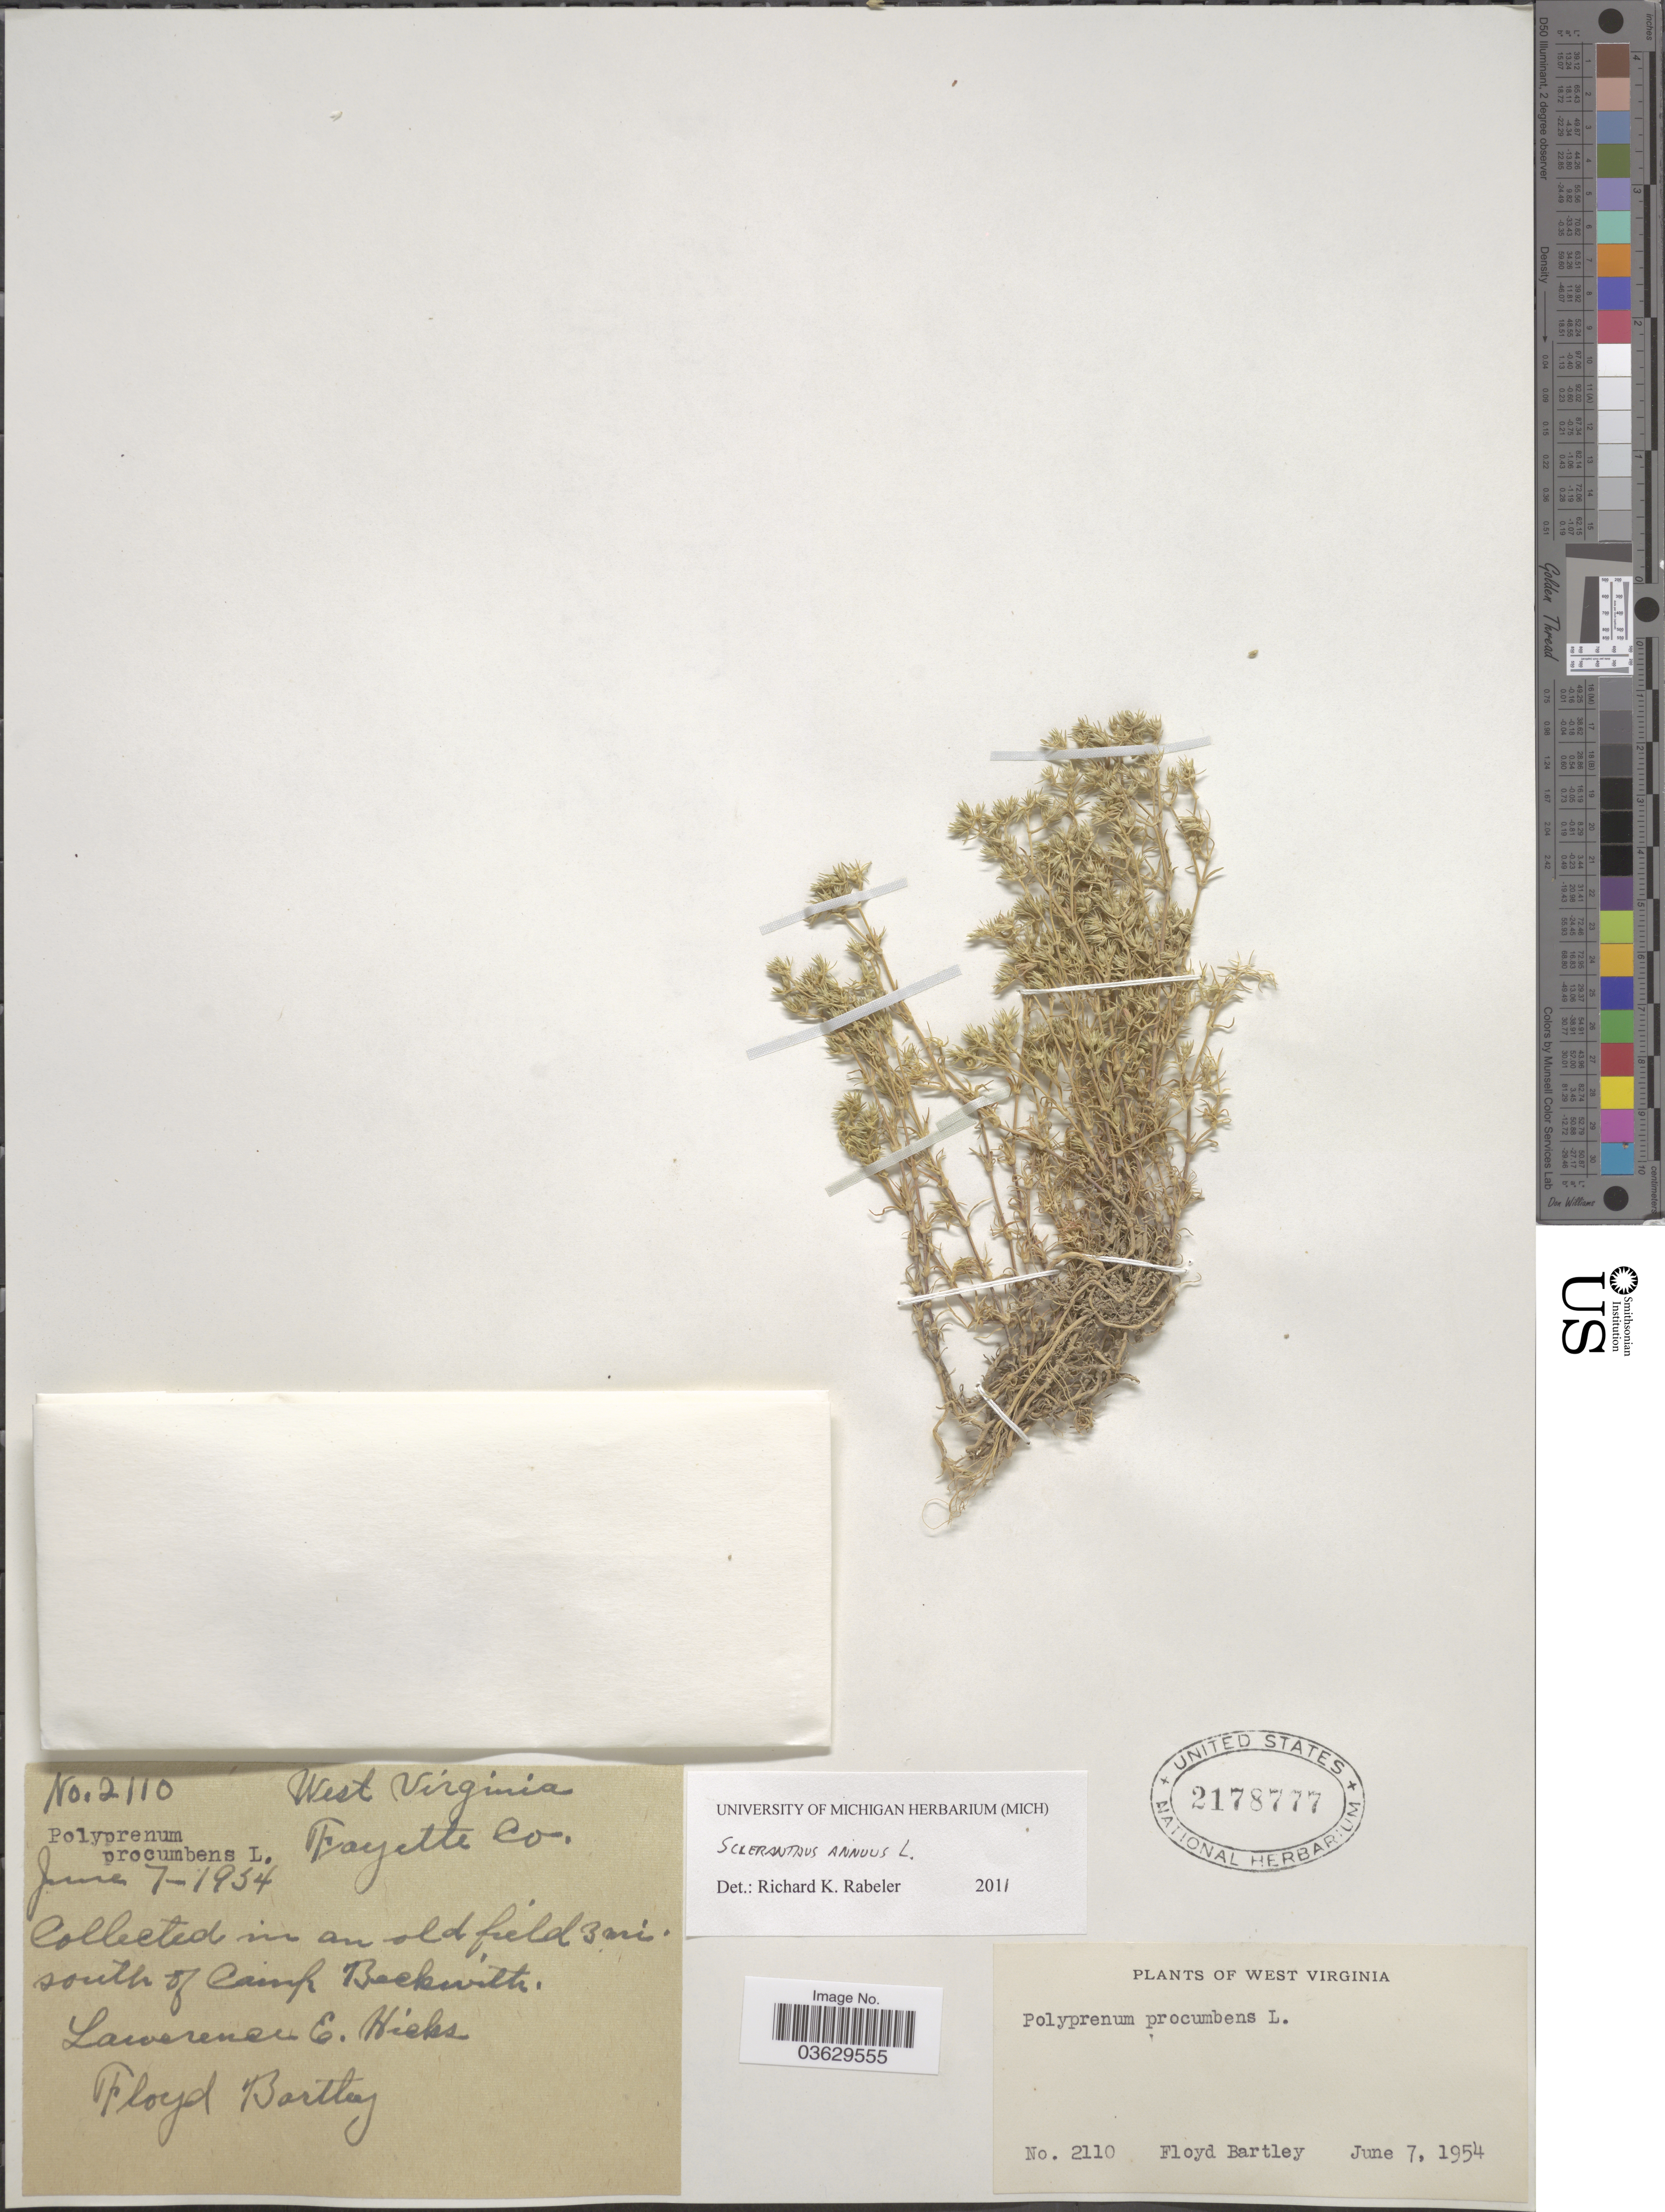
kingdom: Plantae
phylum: Tracheophyta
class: Magnoliopsida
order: Caryophyllales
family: Caryophyllaceae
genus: Scleranthus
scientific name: Scleranthus annuus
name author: L.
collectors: L. E. Hicks & F. Bartley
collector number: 2110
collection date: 1954-06-07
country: United States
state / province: West Virginia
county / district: Fayette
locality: Fayette Co. In an old field 3 mi. south of Camp Beckwith.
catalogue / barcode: US 2178777